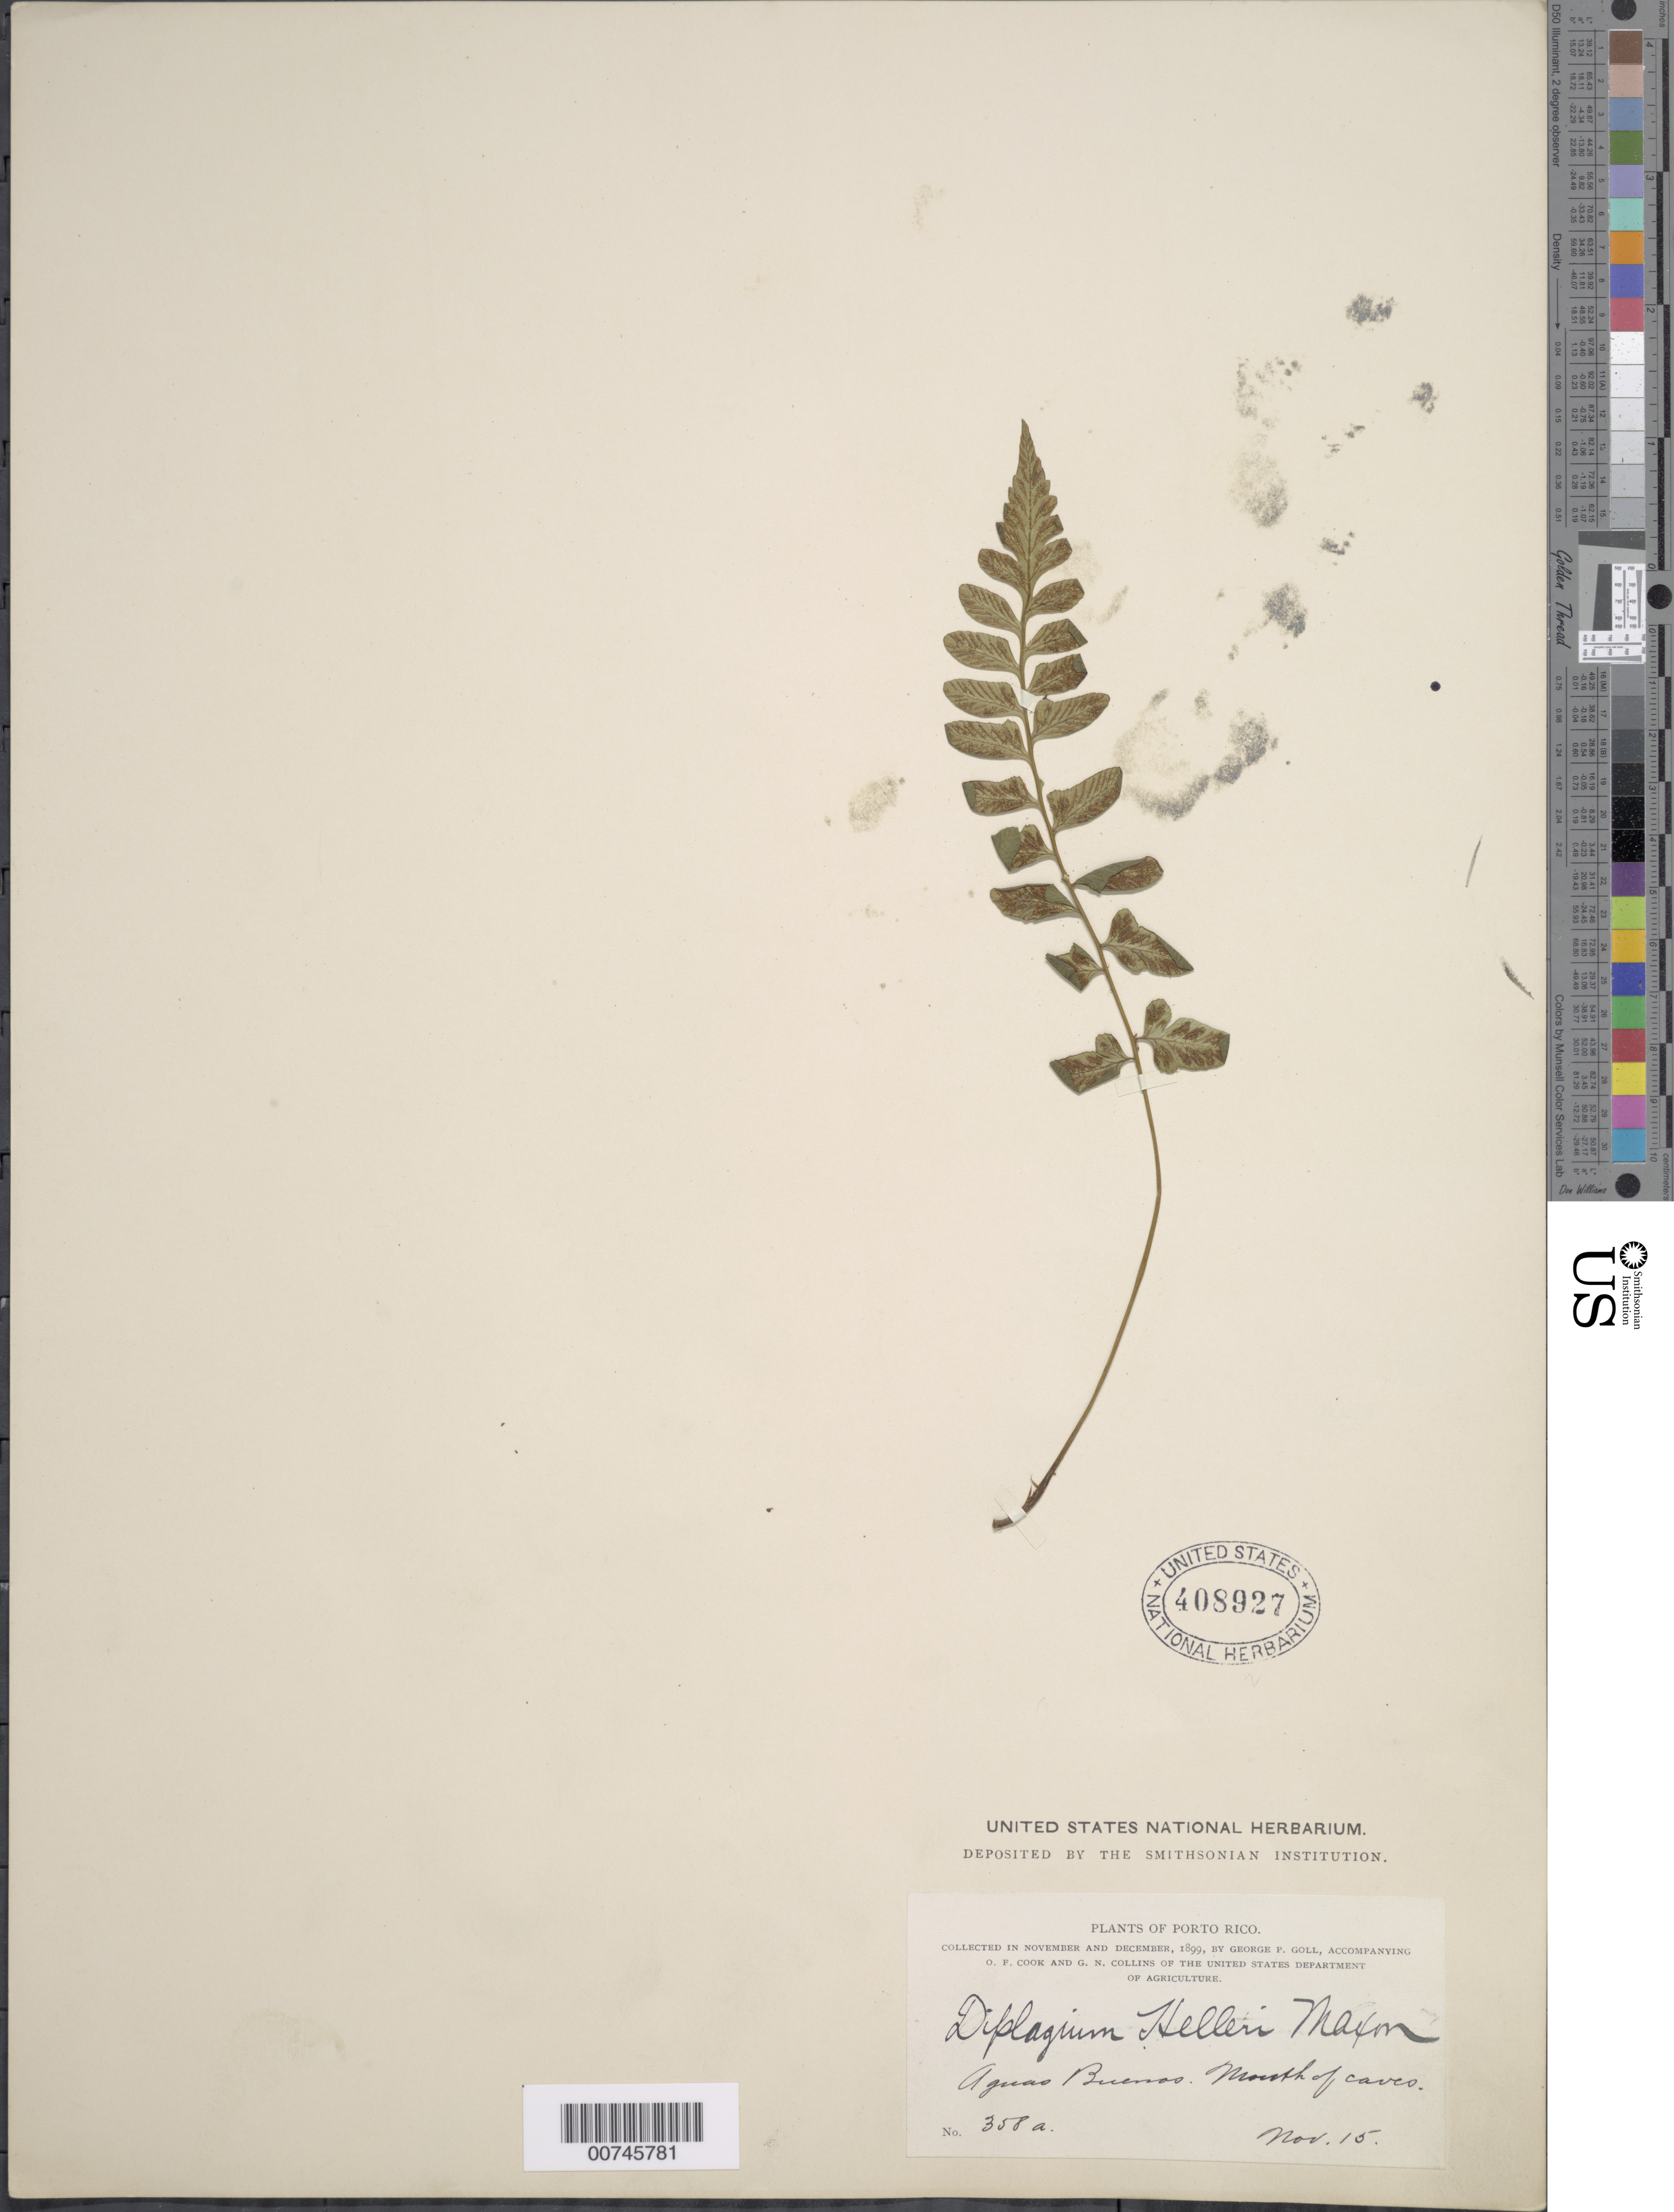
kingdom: Plantae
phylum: Tracheophyta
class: Polypodiopsida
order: Polypodiales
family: Athyriaceae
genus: Diplazium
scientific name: Diplazium unilobum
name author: (Poir.) Hieron.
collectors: G. Goll, O. F. Cook & G. N. Collins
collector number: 358a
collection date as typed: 15 Nov 1899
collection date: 1899-11-15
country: Puerto Rico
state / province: Agua Buenas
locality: Aguas Buenas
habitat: Mouth of Caves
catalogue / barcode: US 408927